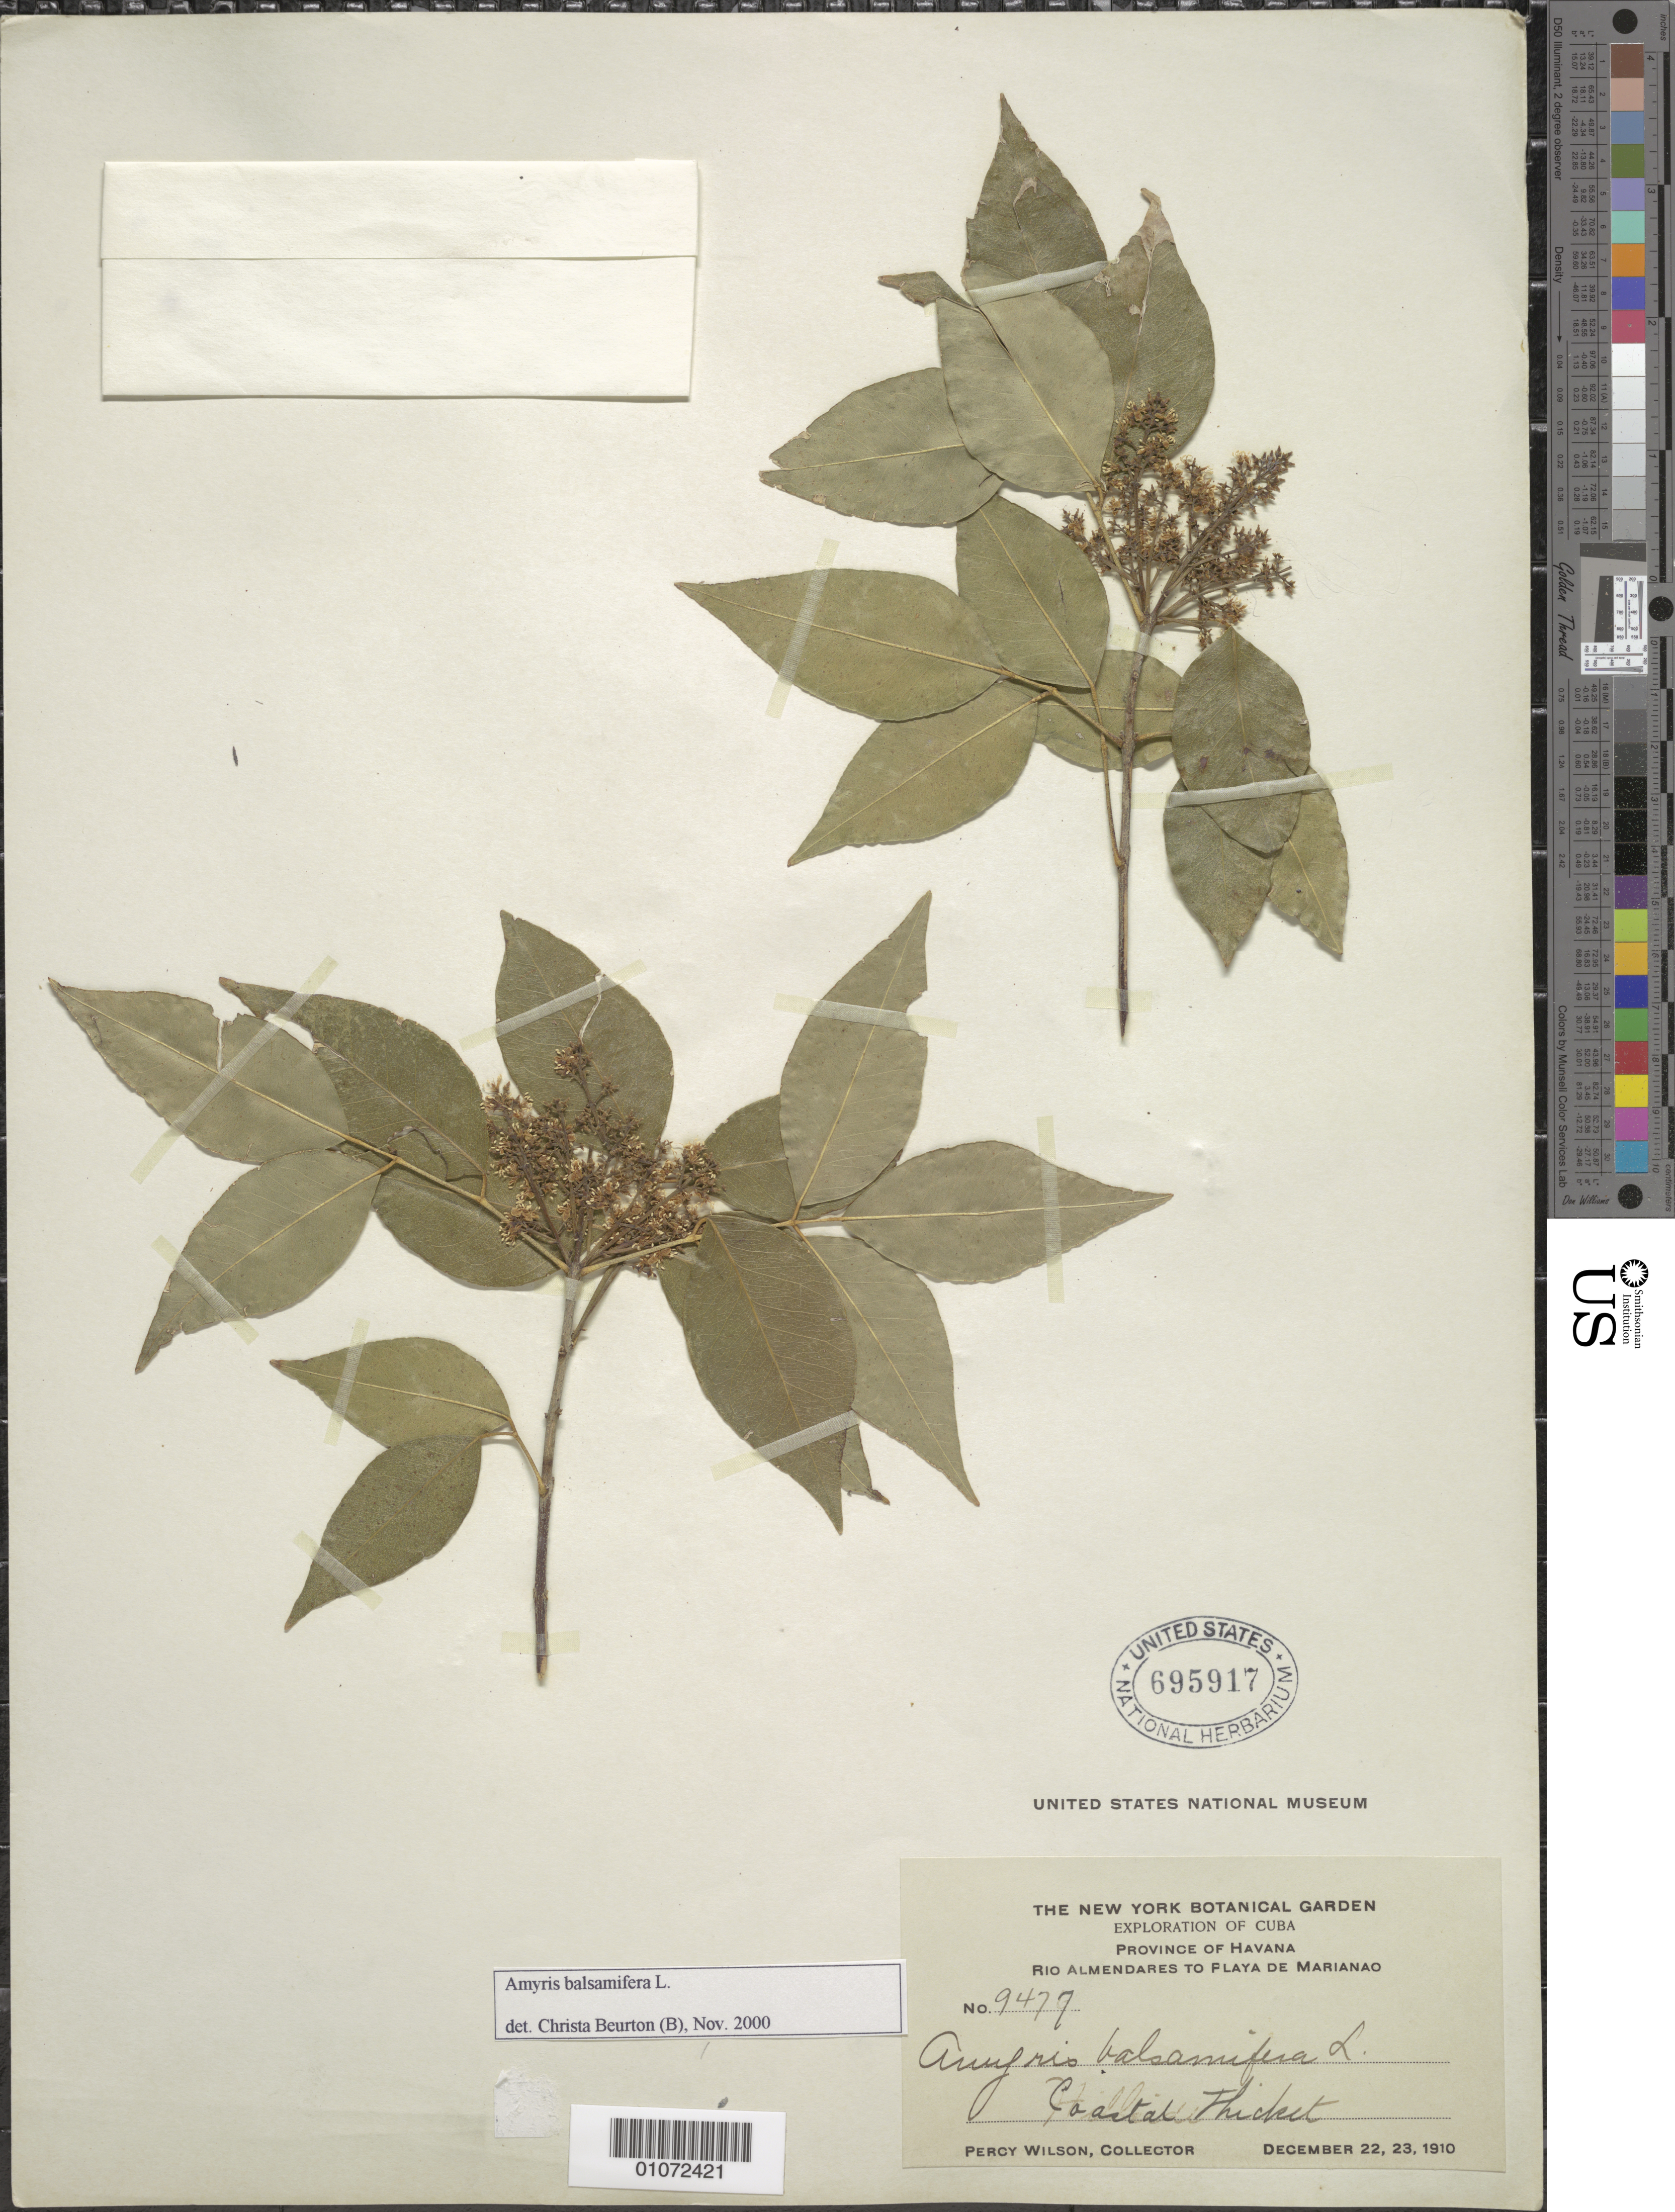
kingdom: Plantae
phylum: Tracheophyta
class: Magnoliopsida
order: Sapindales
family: Rutaceae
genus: Amyris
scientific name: Amyris balsamifera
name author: L.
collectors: P. Wilson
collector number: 9477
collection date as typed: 22 Dec 1910 and 23 Dec 1910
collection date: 1910-12-22,1910-12-23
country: Cuba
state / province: La Habana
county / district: Mun. Playa or Plaza de la Revolución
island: Cuba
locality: Rio Almendares to Playa de Marianao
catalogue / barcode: US 695917